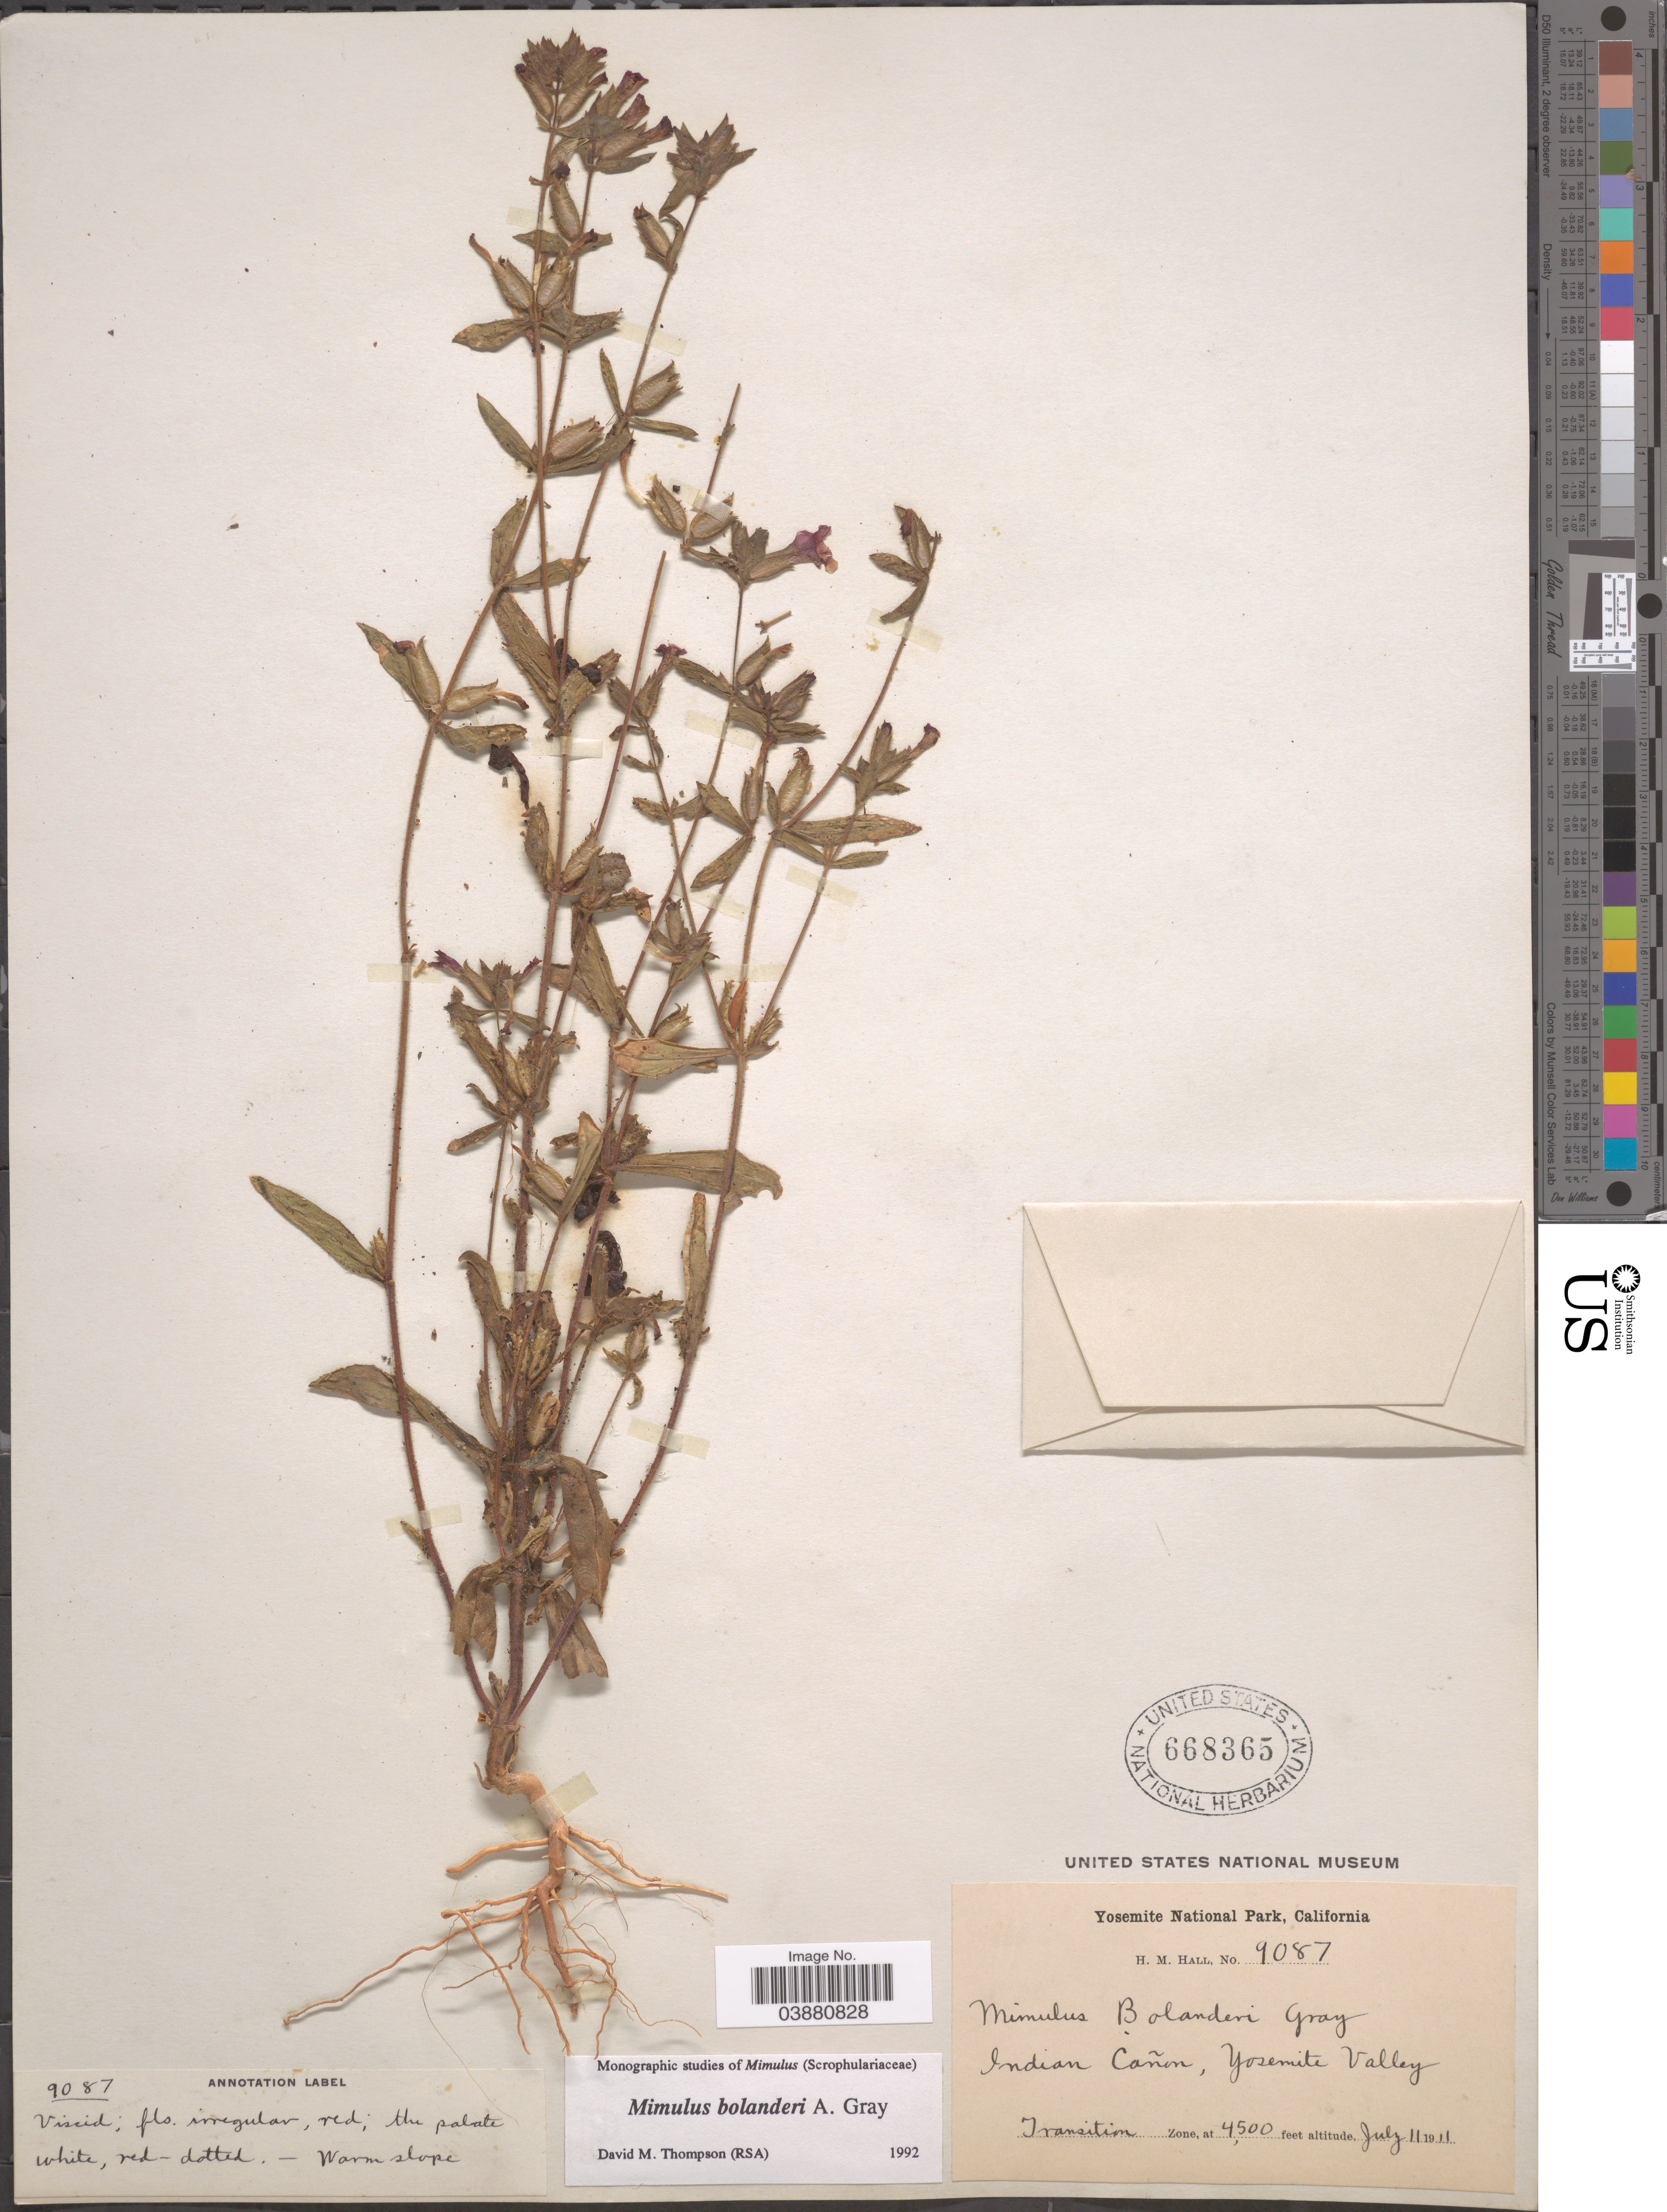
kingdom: Plantae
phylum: Tracheophyta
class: Magnoliopsida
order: Lamiales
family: Phrymaceae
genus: Mimulus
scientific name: Mimulus bolanderi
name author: A. Gray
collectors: H. M. Hall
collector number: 9087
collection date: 1911-07-11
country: United States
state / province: California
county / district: Mariposa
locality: Yosemite National Park. Indian Cañon, Yosemite Valley. Transition Zone.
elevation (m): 1372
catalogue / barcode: US 668365